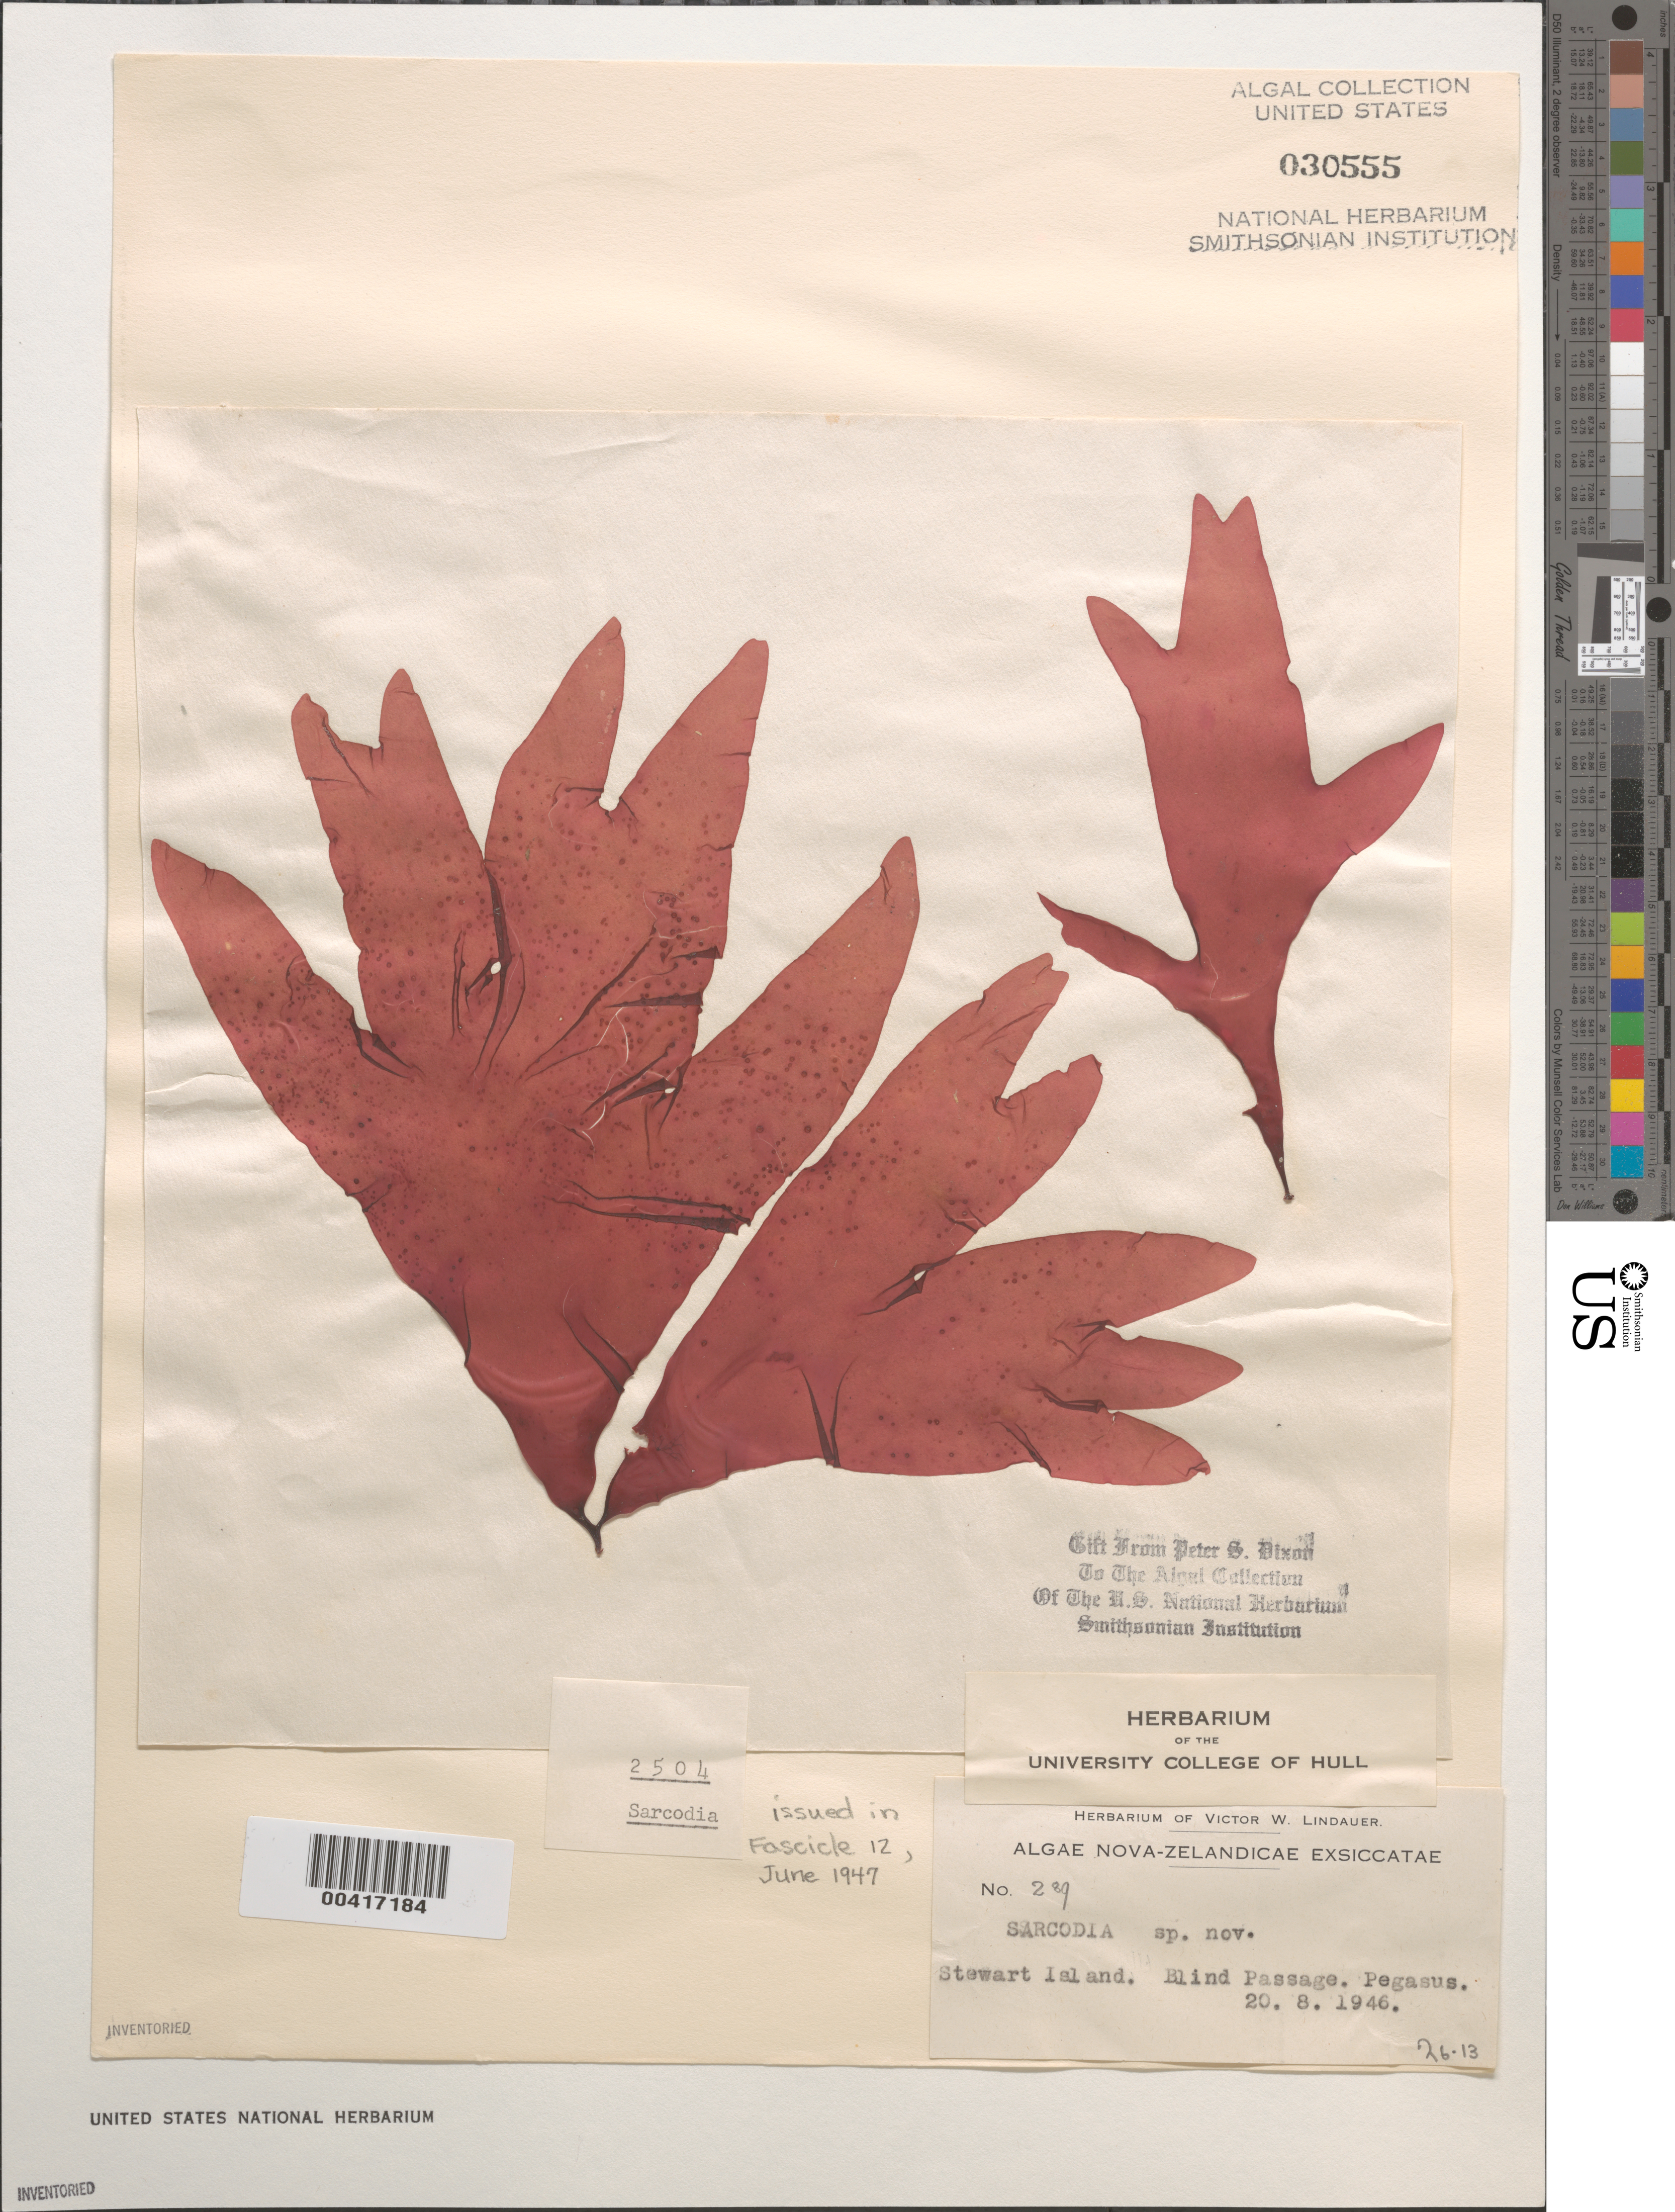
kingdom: Plantae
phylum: Rhodophyta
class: Florideophyceae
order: Gigartinales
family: Sarcodiaceae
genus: Sarcodia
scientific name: Sarcodia sp.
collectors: V. Lindauer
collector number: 289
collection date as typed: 20 Aug 1946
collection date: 1946-08-20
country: New Zealand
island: Stewart Island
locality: Blind Passage, Pegasus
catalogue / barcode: US 30555